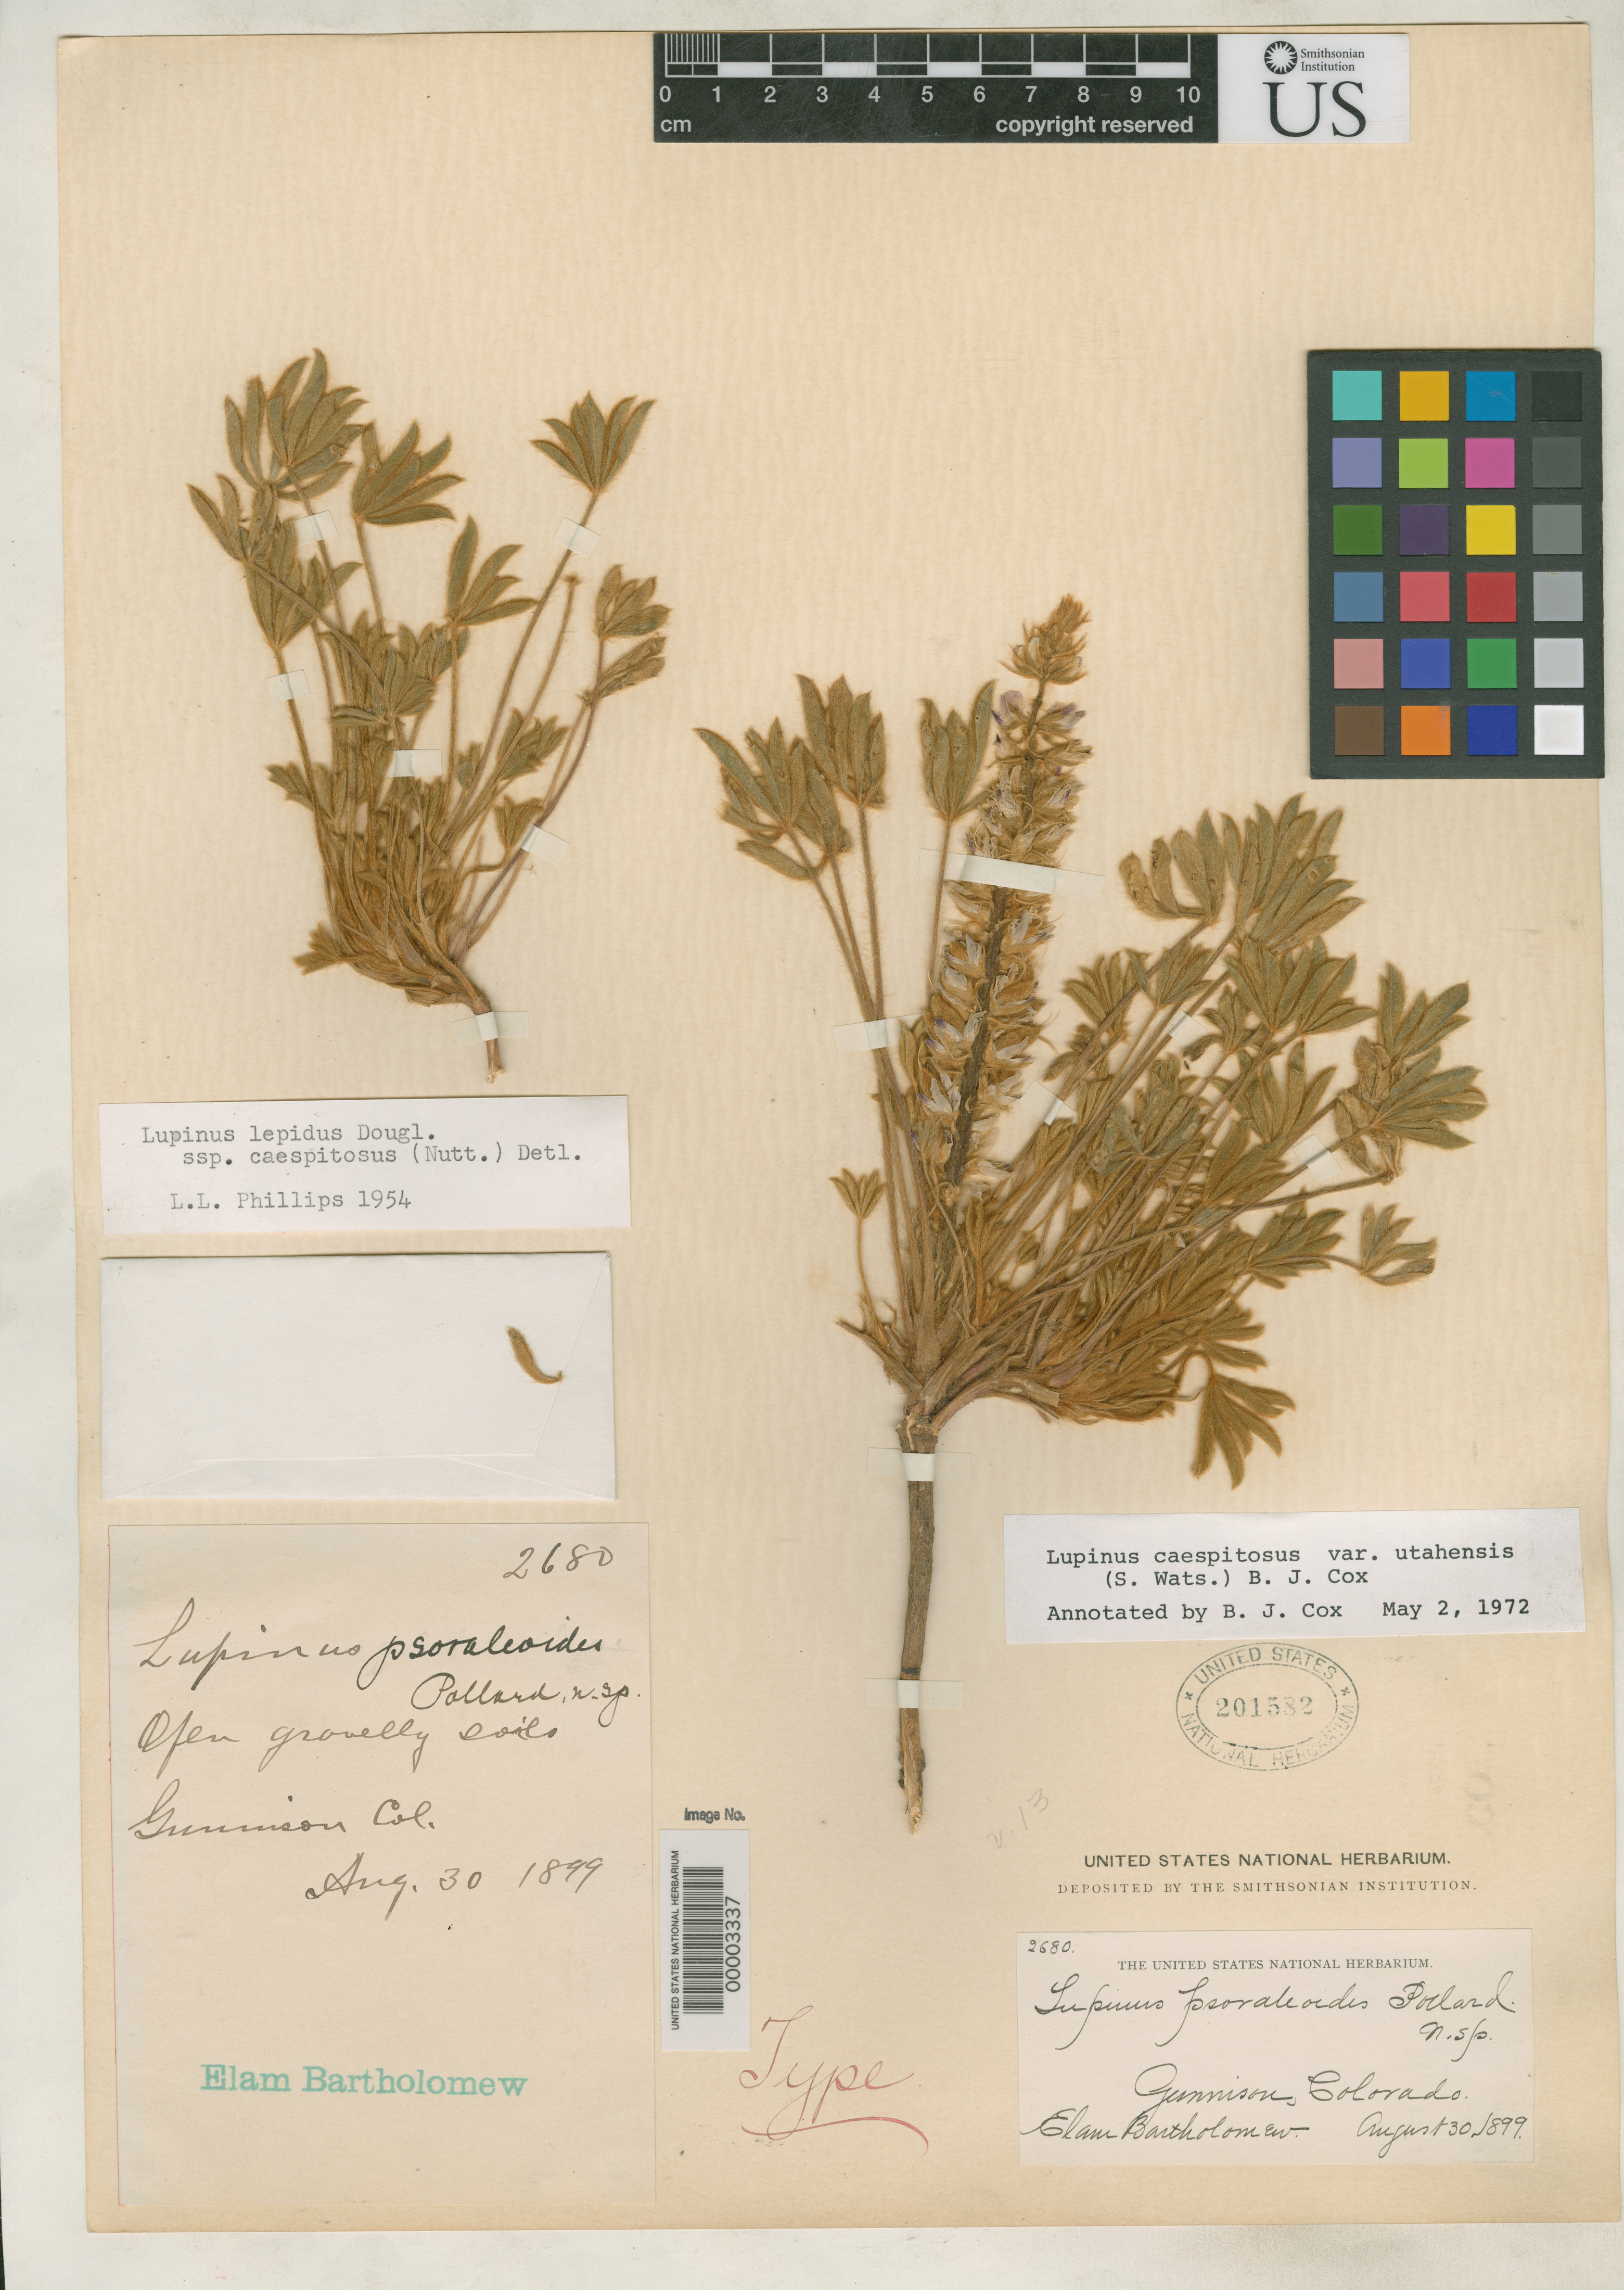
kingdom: Plantae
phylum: Tracheophyta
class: Magnoliopsida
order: Fabales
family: Fabaceae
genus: Lupinus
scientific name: Lupinus psoraleoides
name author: Pollard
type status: Holotype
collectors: E. Bartholomew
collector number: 2680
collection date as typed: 30 Aug 1899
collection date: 1899-08-30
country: United States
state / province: Colorado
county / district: Gunnison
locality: Gunnison.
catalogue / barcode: US 201582